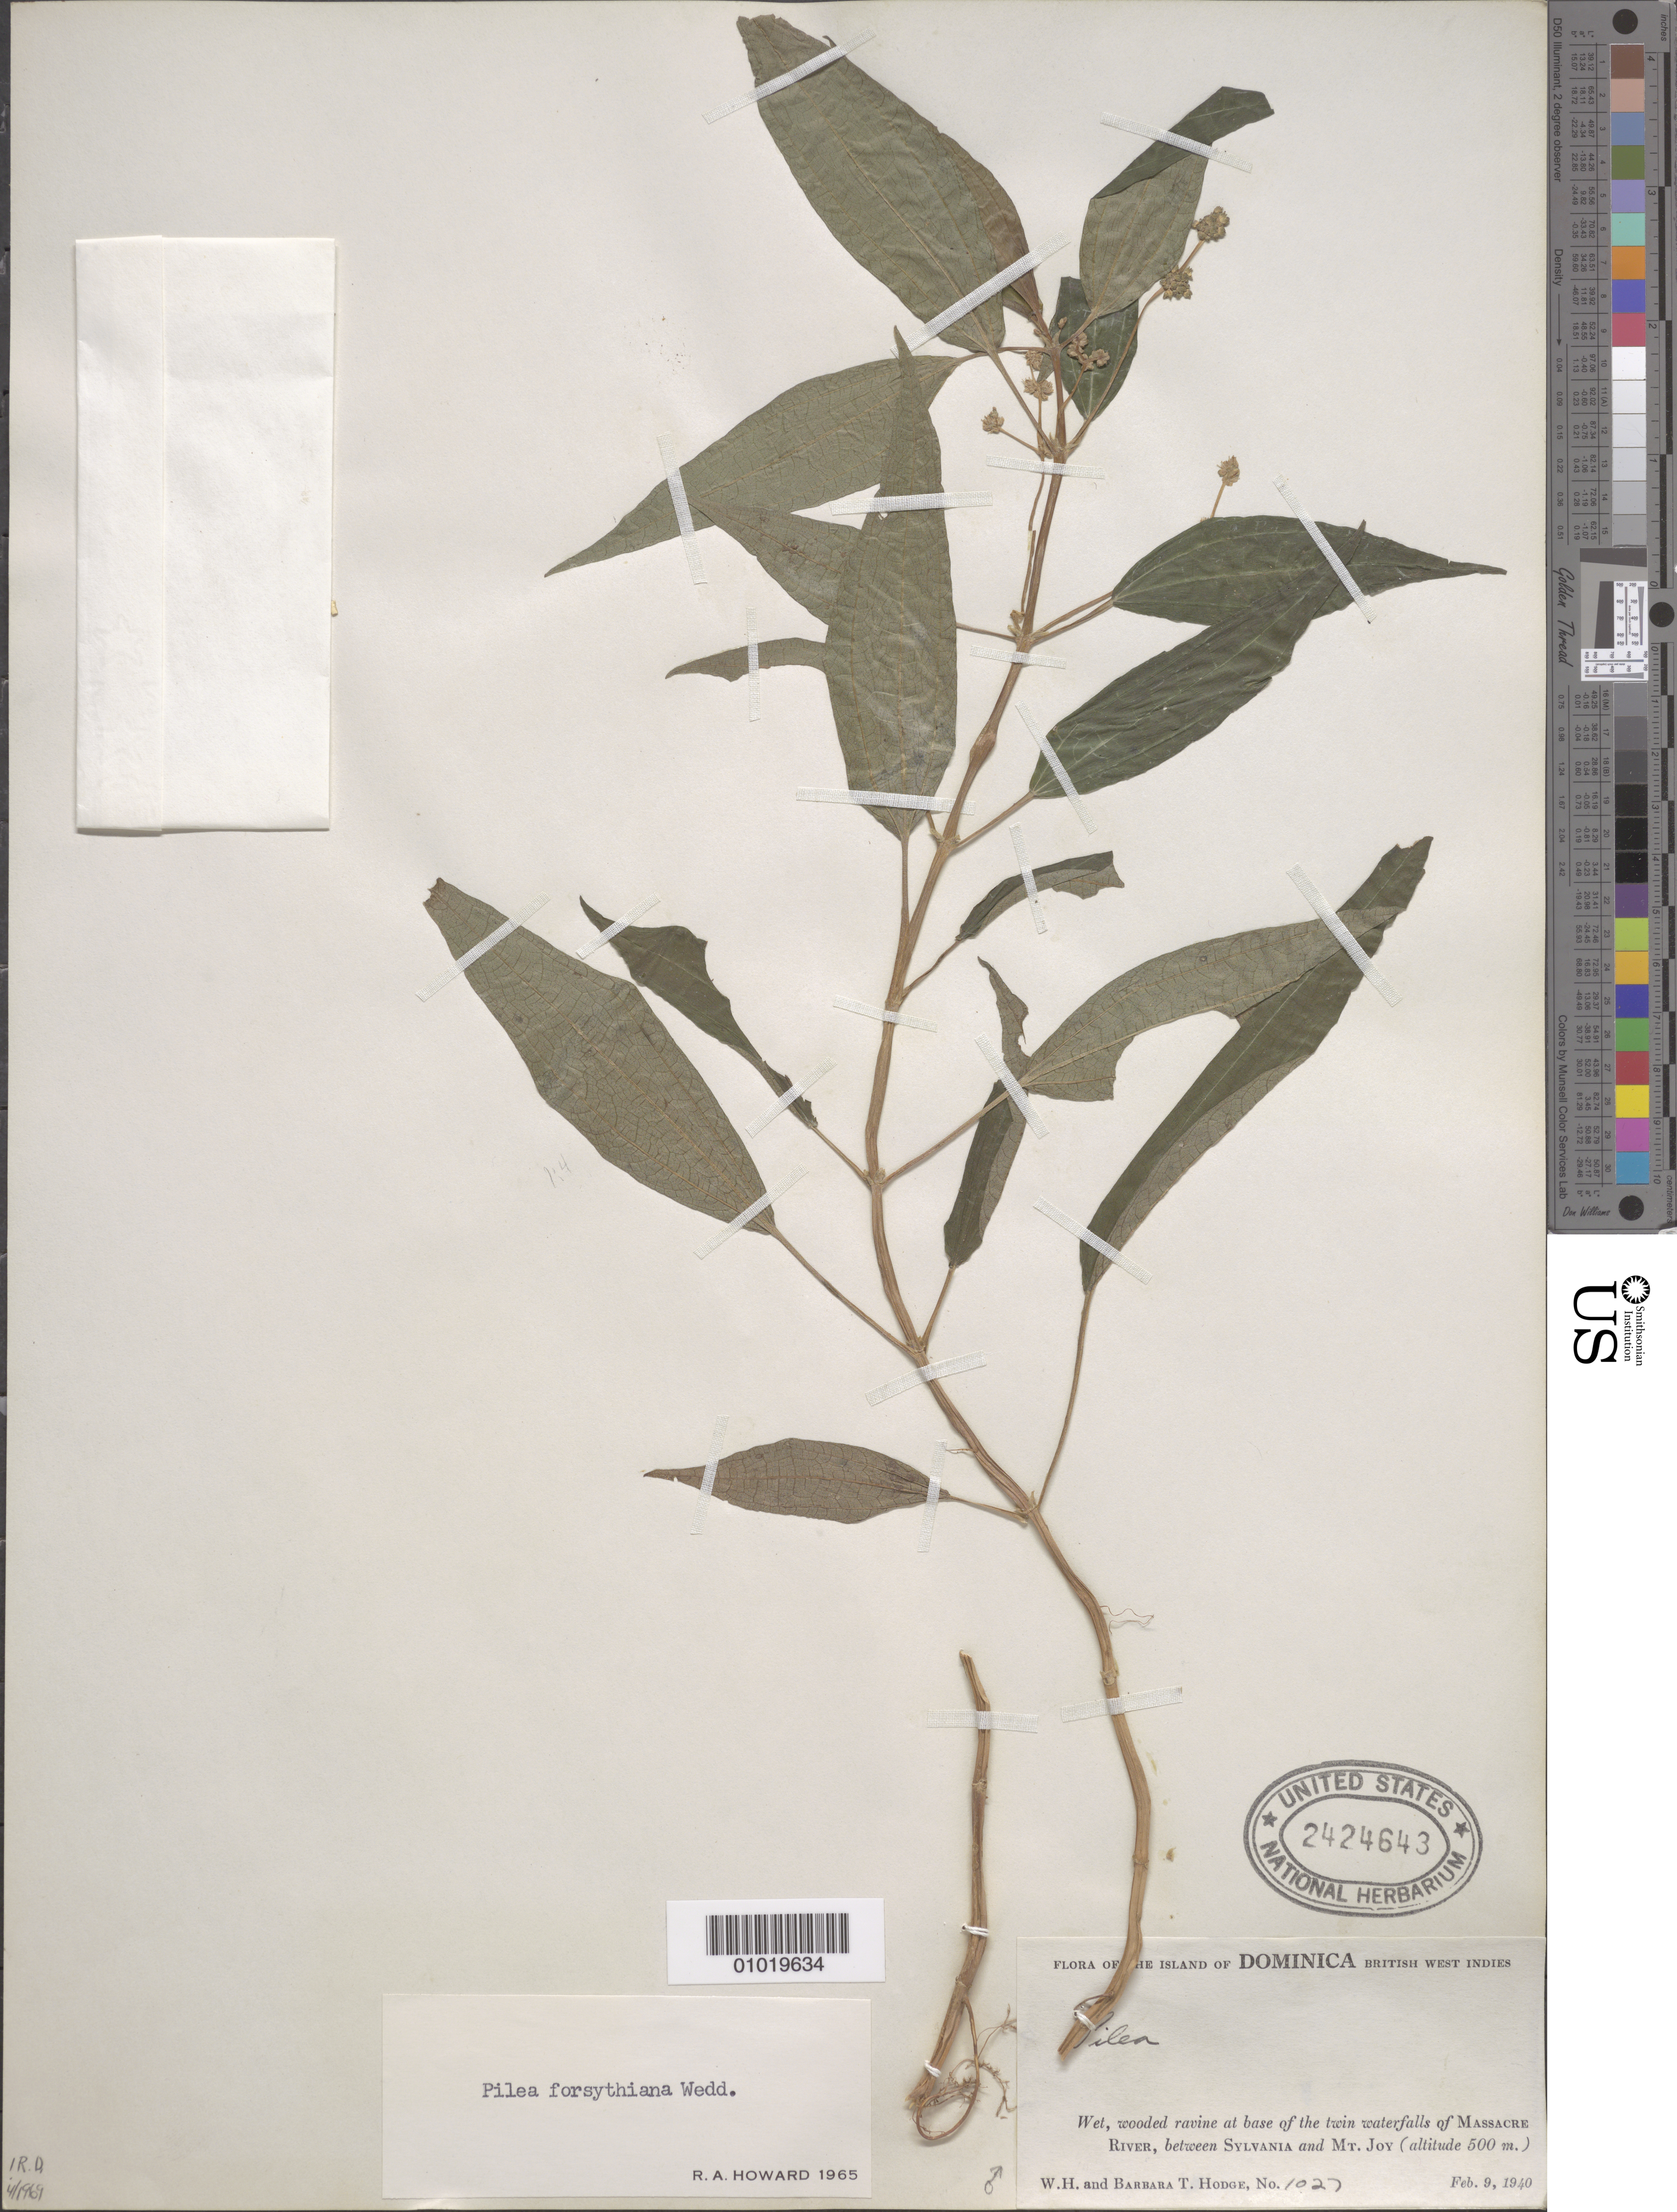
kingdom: Plantae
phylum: Tracheophyta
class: Magnoliopsida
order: Rosales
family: Urticaceae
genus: Pilea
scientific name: Pilea forsythiana var. forsythiana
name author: Wedd.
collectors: W. Hodge & B. Hodge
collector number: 1027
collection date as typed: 09 Feb 1940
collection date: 1940-02-09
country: Dominica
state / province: St. Paul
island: Dominica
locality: wet ravine, at base of twin waterfalls of Massacre river, between Sylvania and Mt. Joy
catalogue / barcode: US 2424643